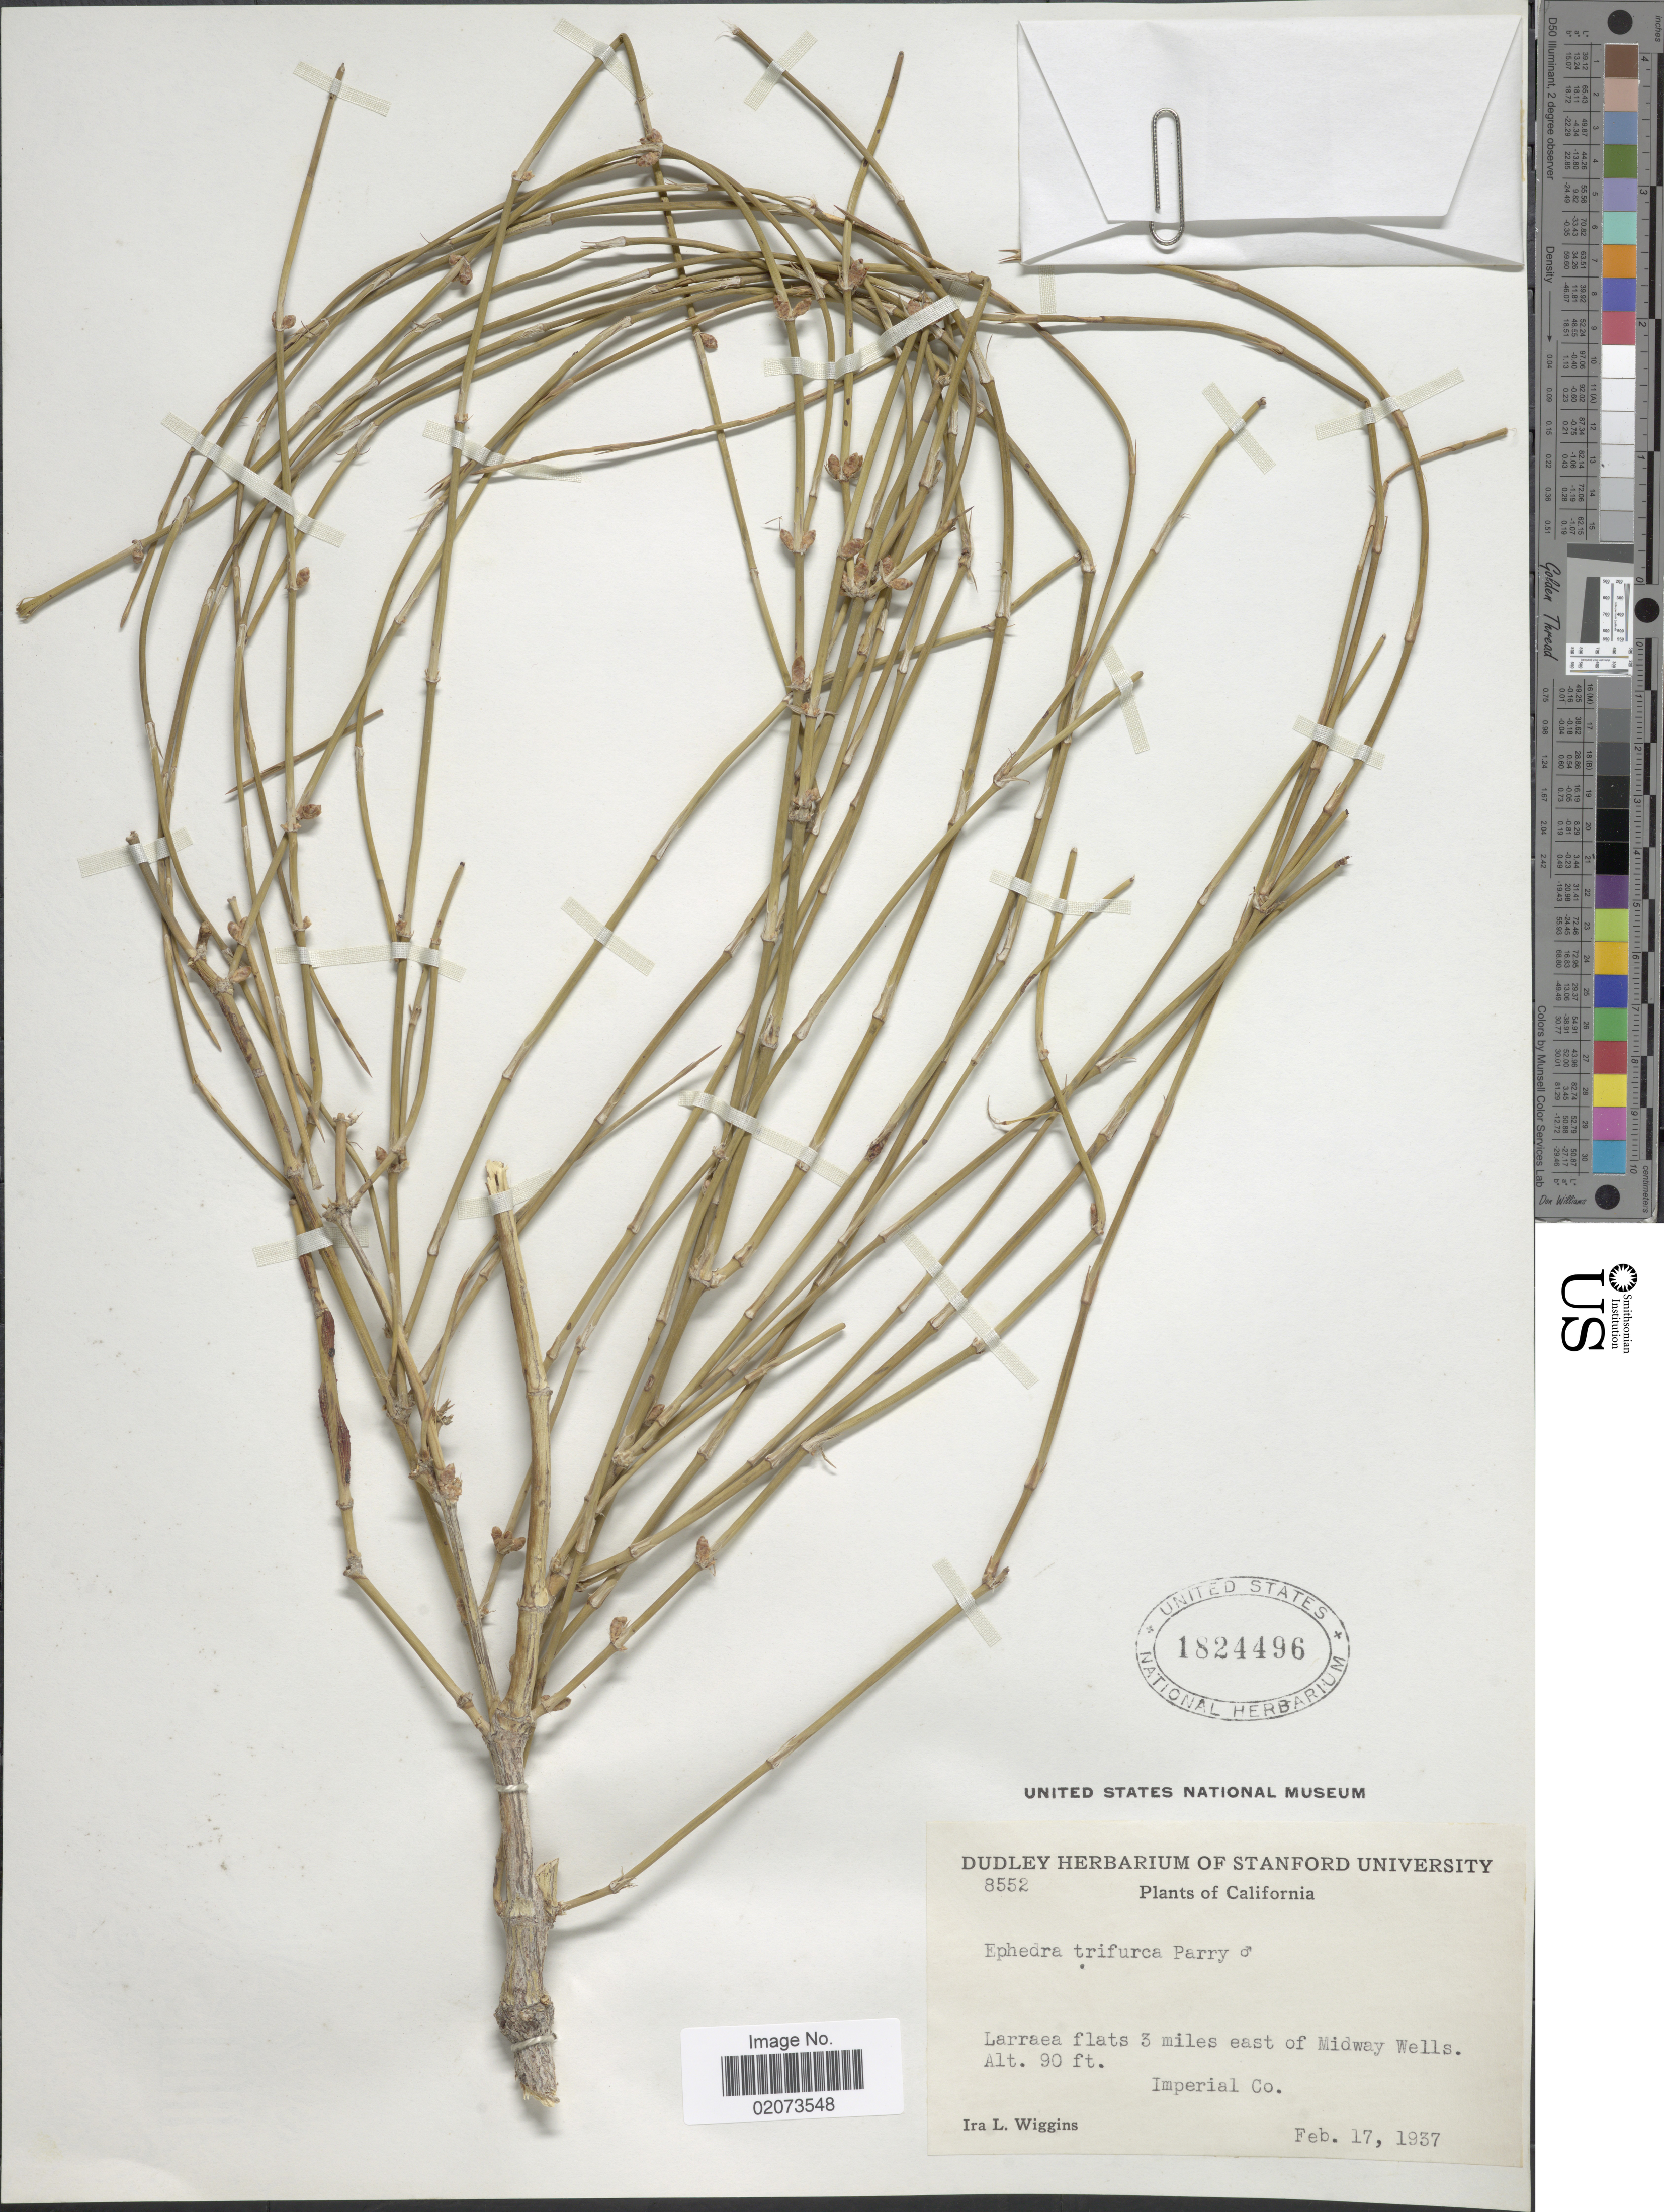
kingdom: Plantae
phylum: Tracheophyta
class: Gnetopsida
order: Ephedrales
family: Ephedraceae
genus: Ephedra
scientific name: Ephedra trifurca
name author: Torr. ex S. Watson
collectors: I. L. Wiggins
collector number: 8552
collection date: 1937-02-17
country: United States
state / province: California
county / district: Imperial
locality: Larraea flats 3 miles east of Midway Wells, Imperial Co.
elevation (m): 27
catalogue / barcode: US 1824496